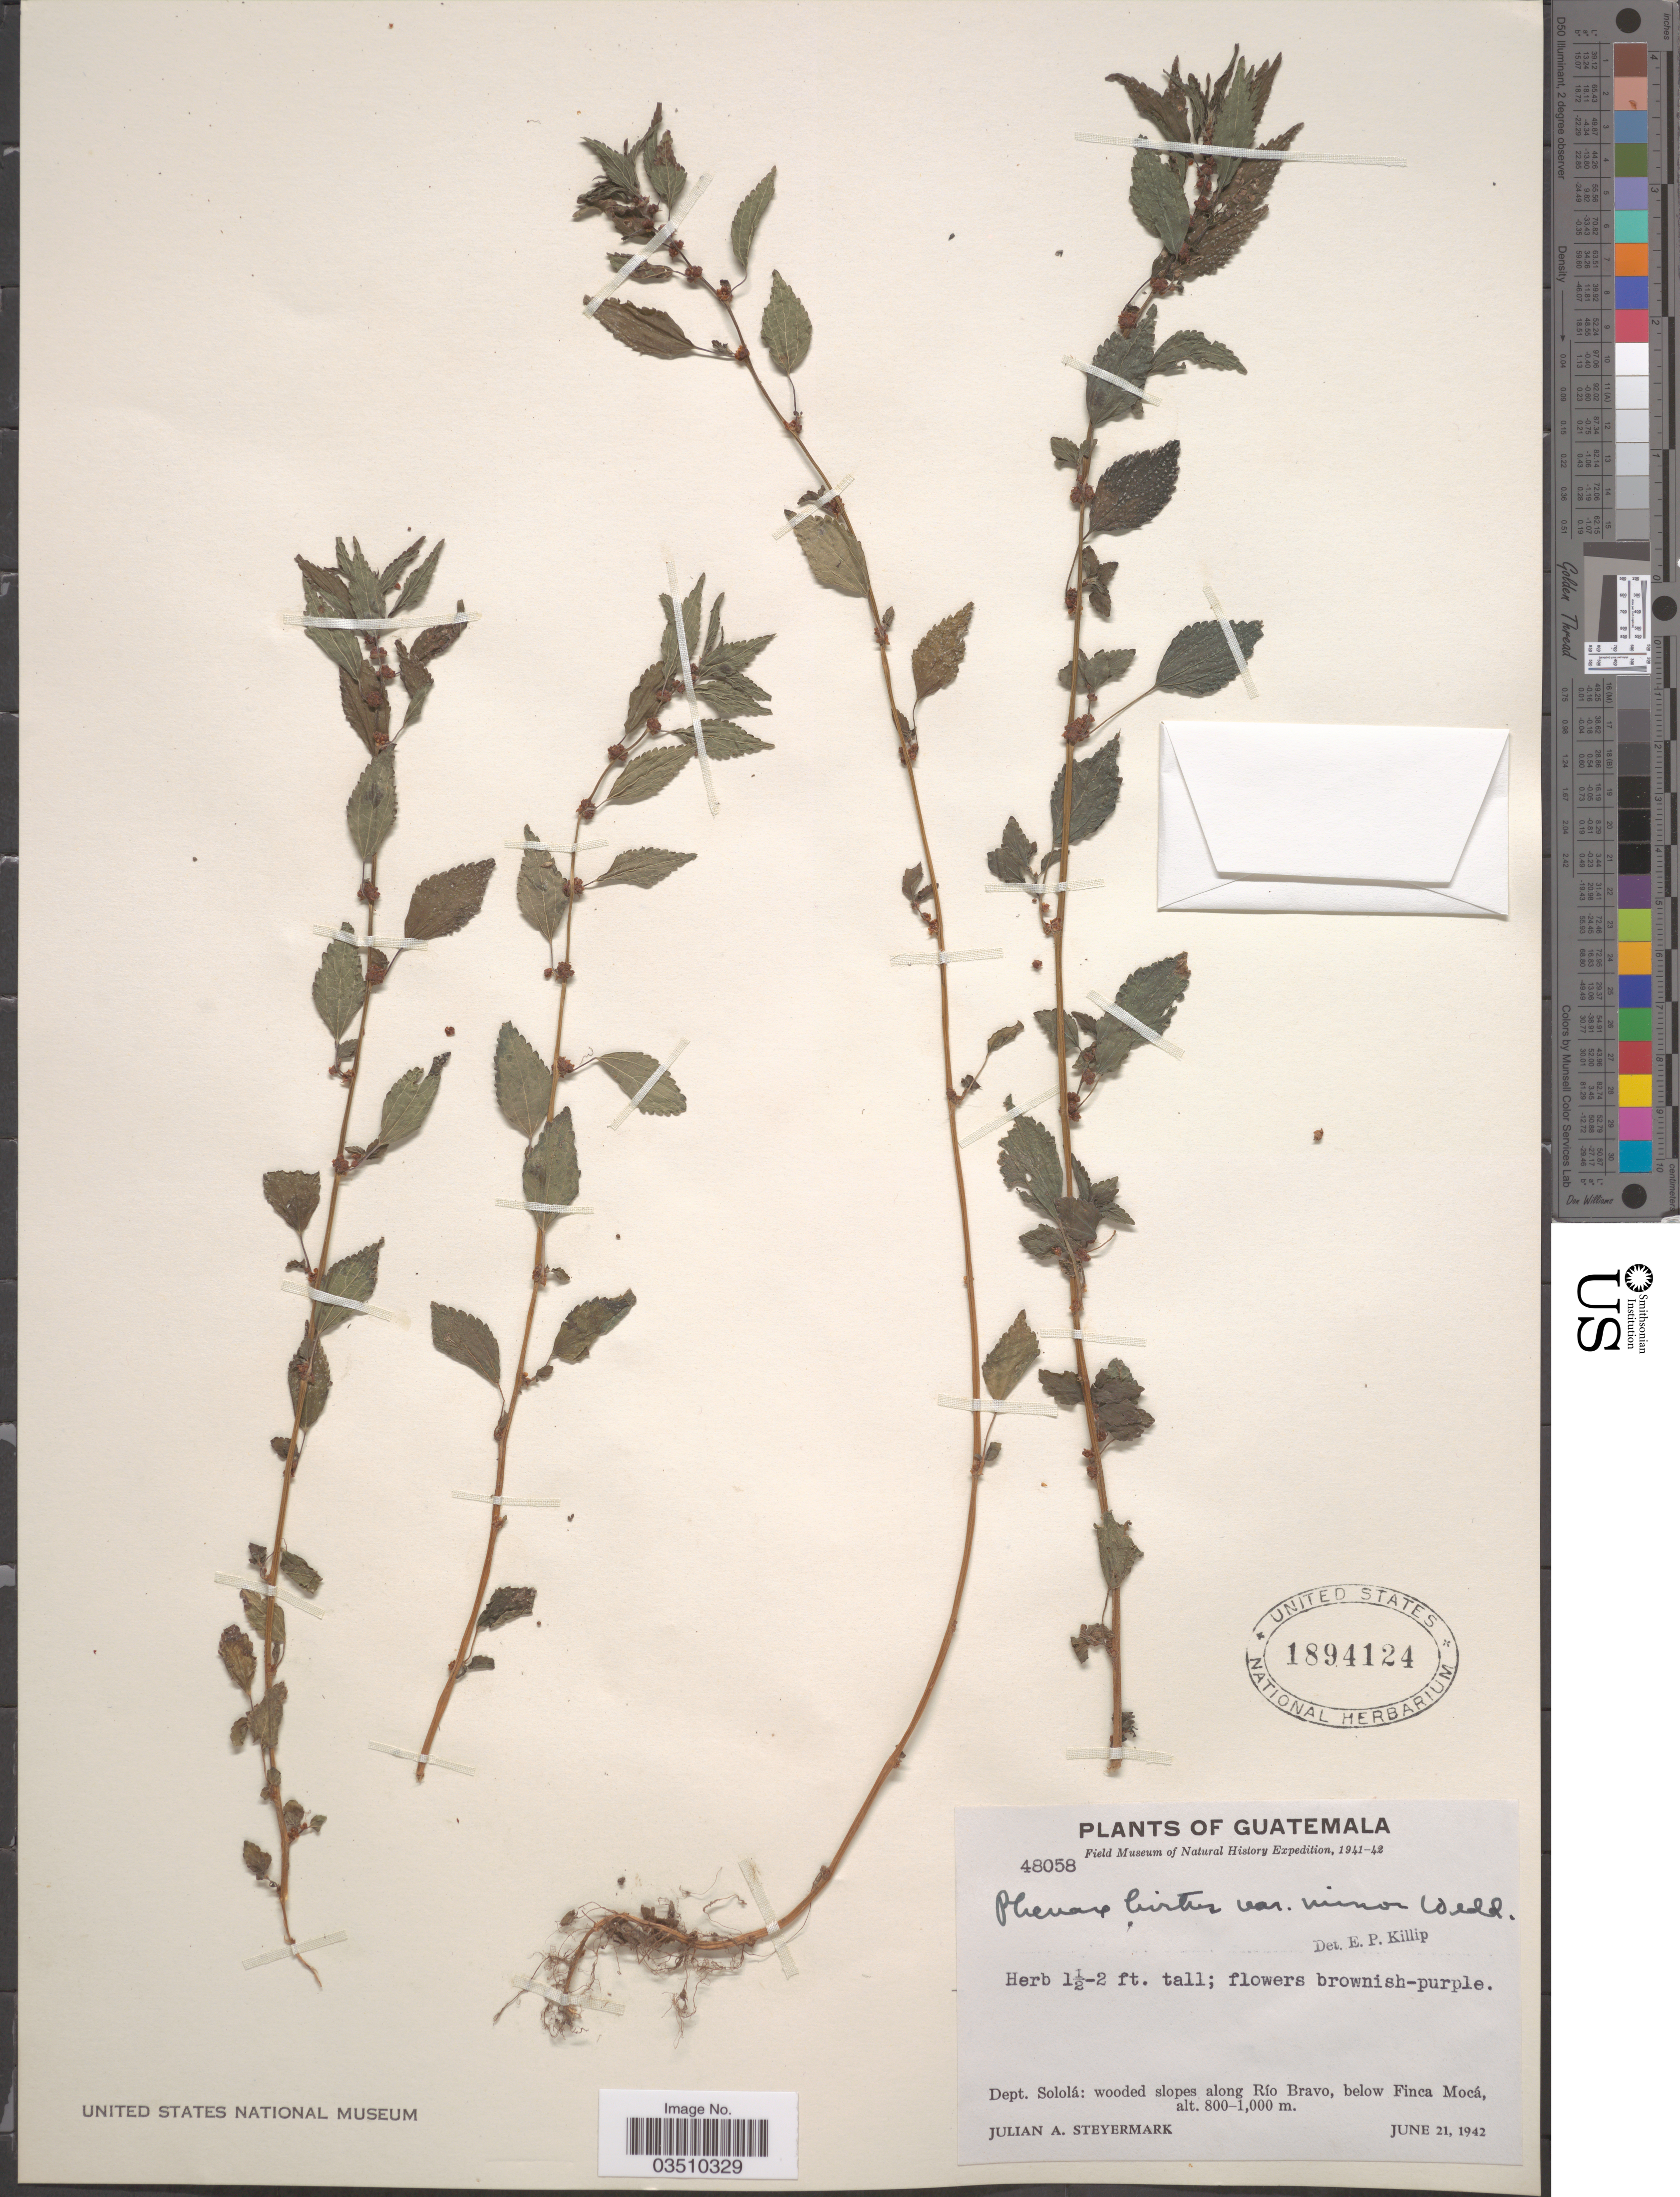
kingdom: Plantae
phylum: Tracheophyta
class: Magnoliopsida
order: Rosales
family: Urticaceae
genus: Phenax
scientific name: Phenax hirtus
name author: (Sw.) Wedd.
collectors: J. Steyermark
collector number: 48058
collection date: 1942-06-21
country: Guatemala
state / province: Solola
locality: Dept. Sololá: wooded slopes along Río Bravo, below Finca Mocá.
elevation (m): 800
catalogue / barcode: US 1894124